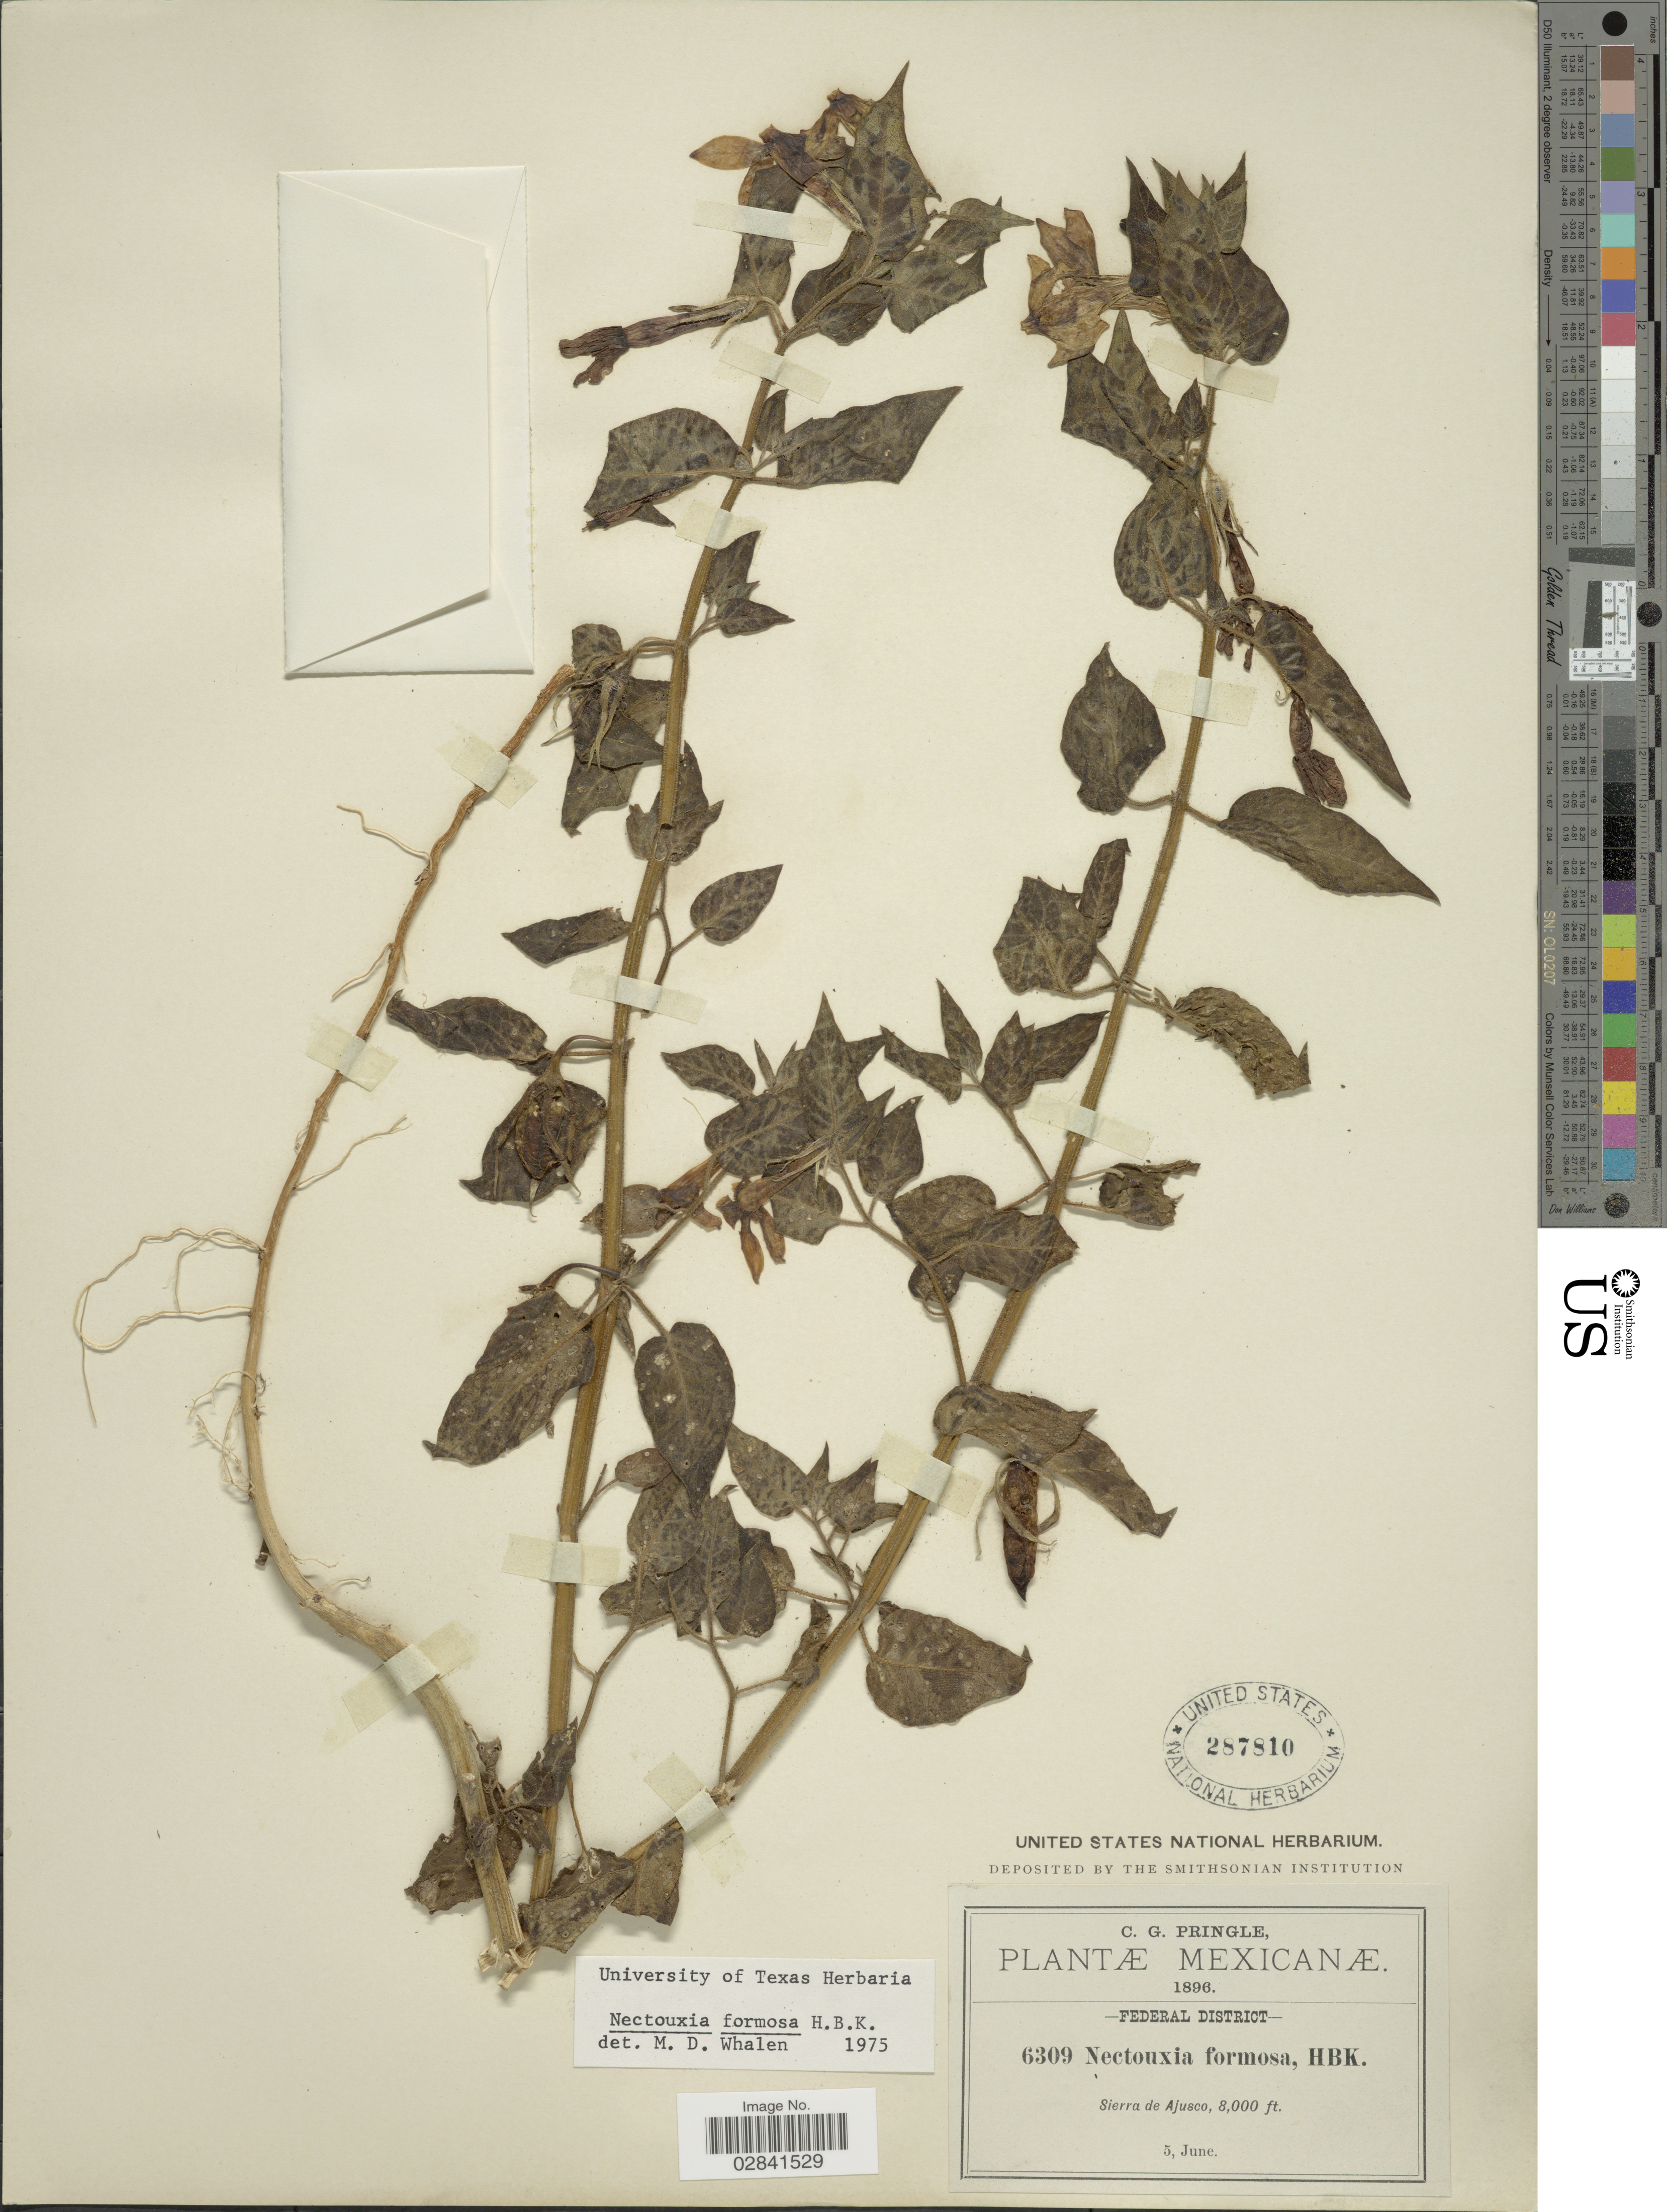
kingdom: Plantae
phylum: Tracheophyta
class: Magnoliopsida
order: Solanales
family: Solanaceae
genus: Nectouxia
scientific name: Nectouxia formosa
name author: Kunth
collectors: C. G. Pringle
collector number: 6309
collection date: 1896-06-05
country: Mexico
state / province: Distrito Federal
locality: Federal District. Sierra de Ajusco.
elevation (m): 2438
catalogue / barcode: US 287810